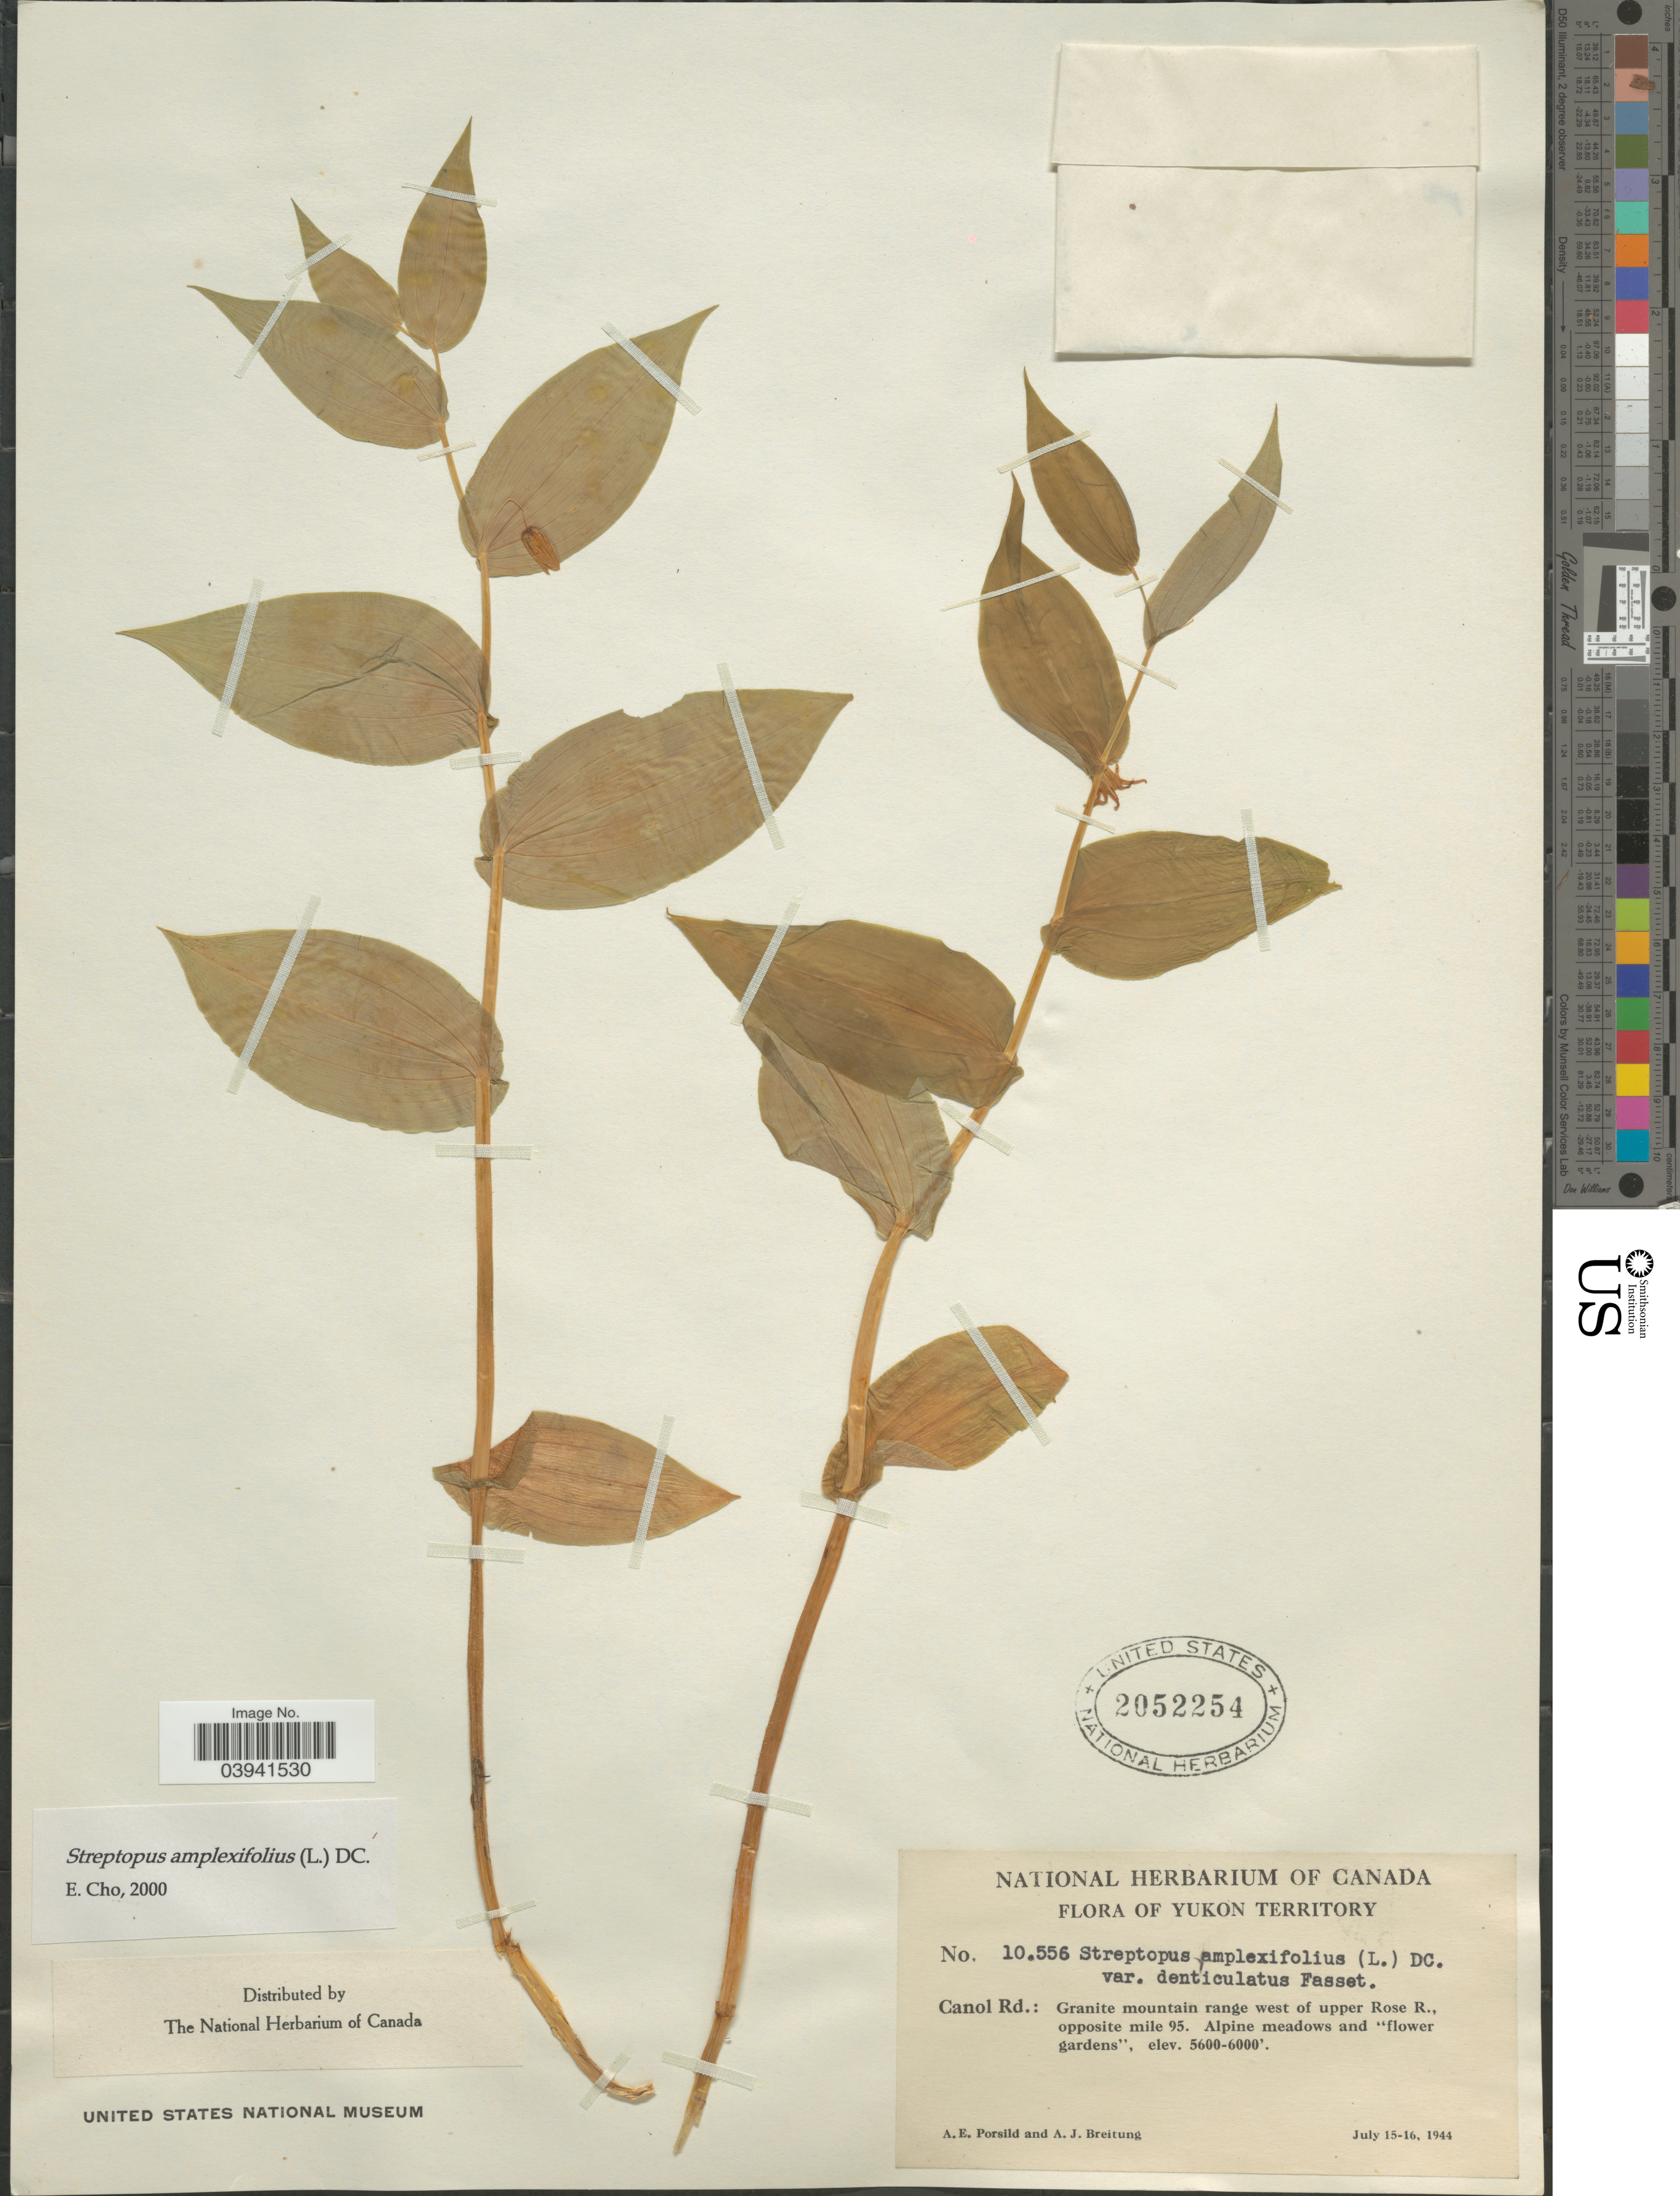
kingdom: Plantae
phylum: Tracheophyta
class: Liliopsida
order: Liliales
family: Liliaceae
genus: Streptopus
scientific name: Streptopus amplexifolius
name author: (L.) DC.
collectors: A. E. Porsild & A. Breitung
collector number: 10556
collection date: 1944-07-15/1944-07-16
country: Canada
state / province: Yukon Territory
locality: Canol Rd.: Granite mountain range west of upper Rose R., opposite mile 95.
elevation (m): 1707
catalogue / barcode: US 2052254